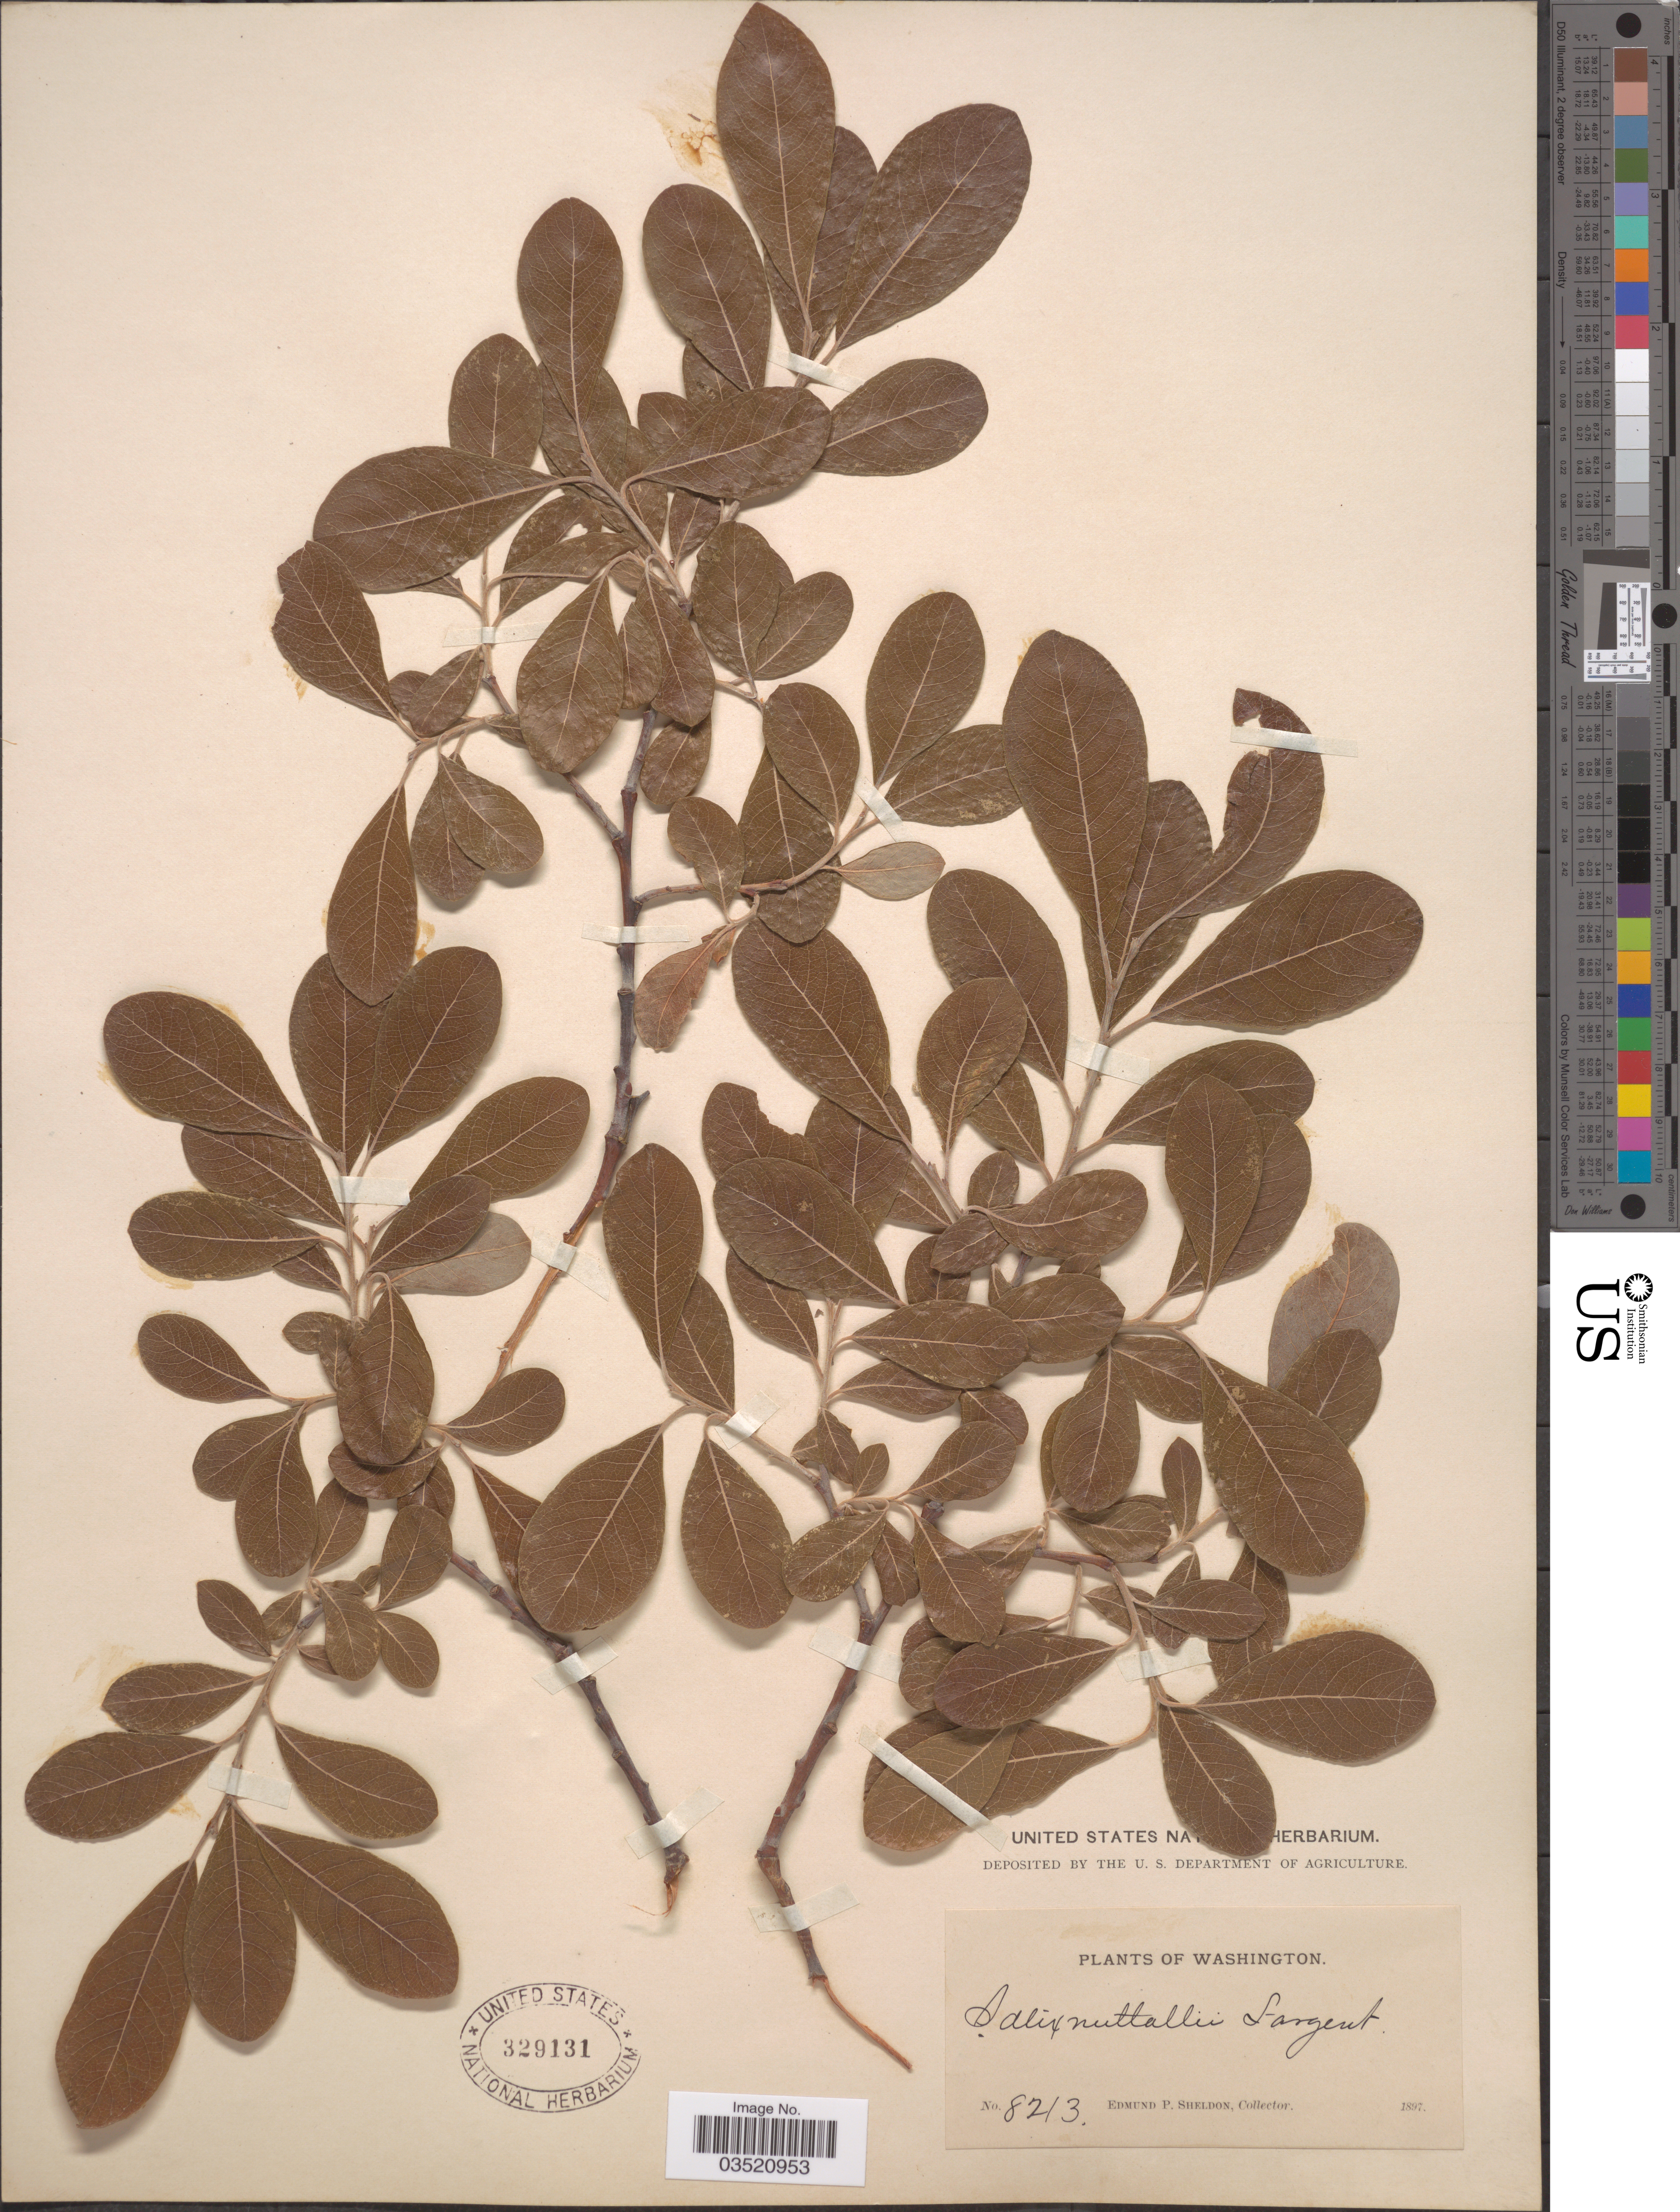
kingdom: Plantae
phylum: Tracheophyta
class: Magnoliopsida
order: Malpighiales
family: Salicaceae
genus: Salix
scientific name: Salix scouleriana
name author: Barratt ex Hook.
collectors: E. P. Sheldon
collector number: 8213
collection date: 1897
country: United States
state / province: Washington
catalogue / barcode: US 329131